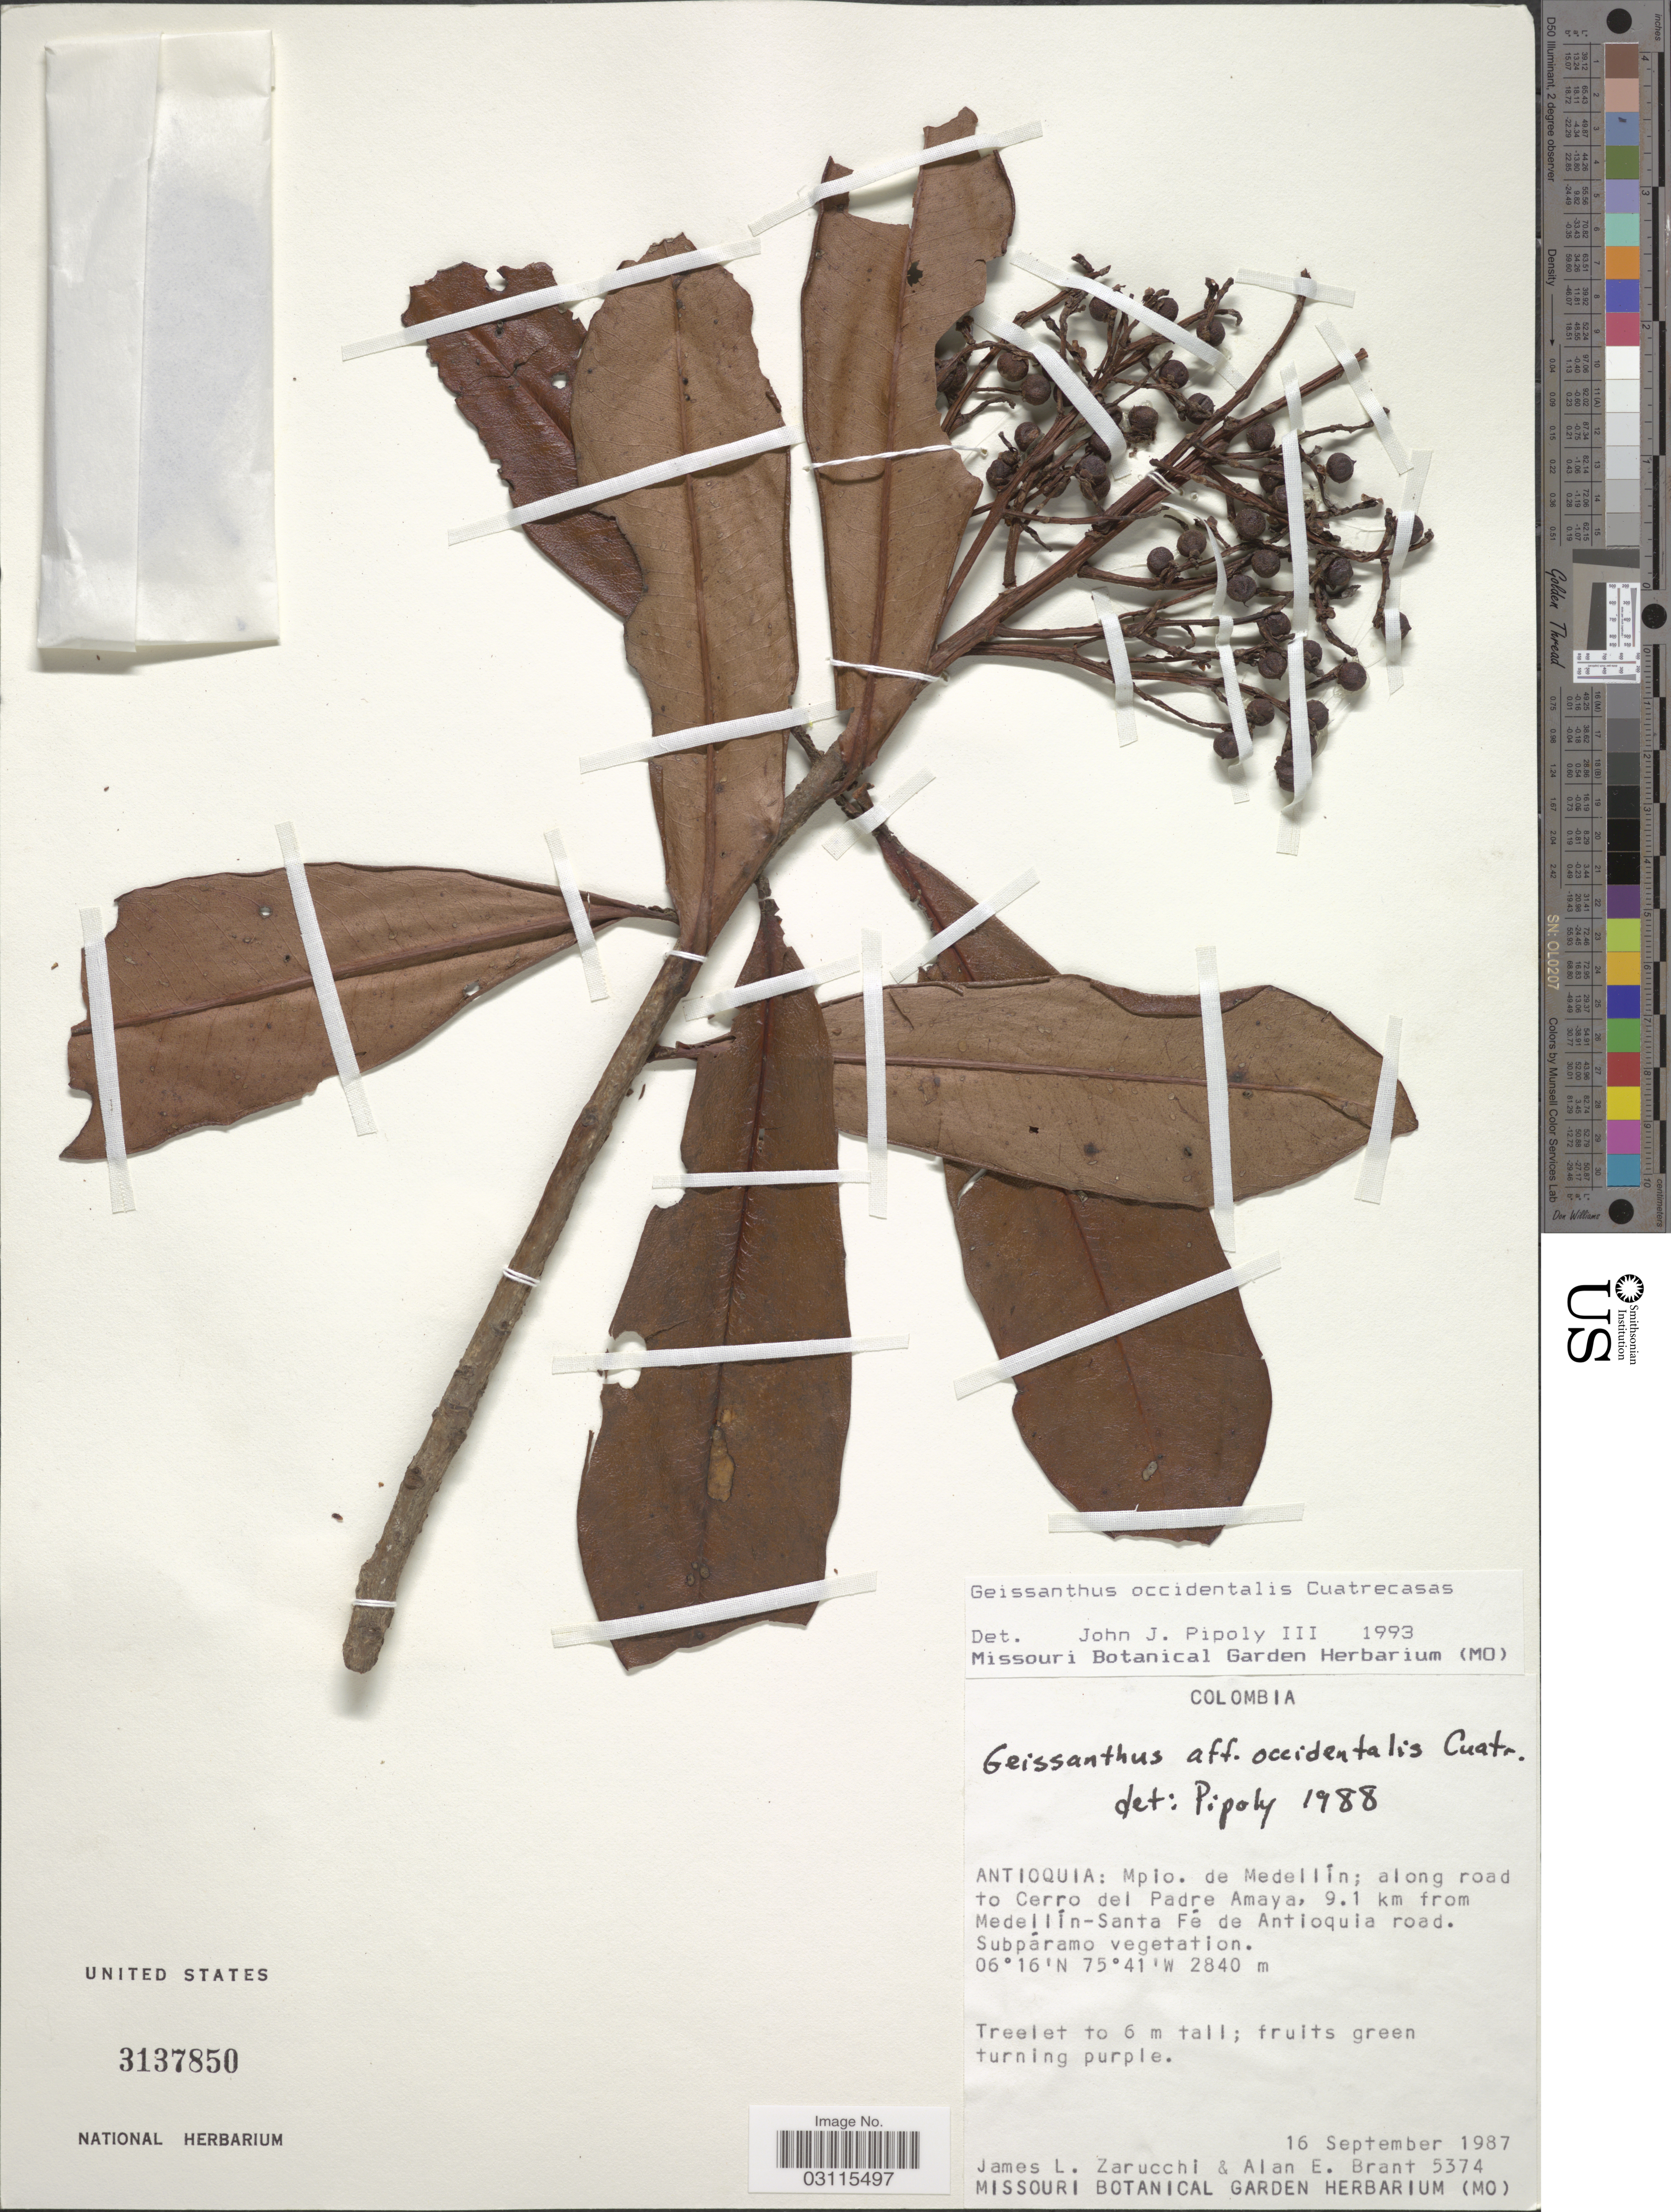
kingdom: Plantae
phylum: Tracheophyta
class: Magnoliopsida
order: Ericales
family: Primulaceae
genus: Geissanthus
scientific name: Geissanthus occidentalis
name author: Cuatrec.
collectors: J. L. Zarucchi & A. Brant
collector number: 5374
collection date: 1987-09-16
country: Colombia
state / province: Antioquia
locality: Mpio. de Medellín; along road to Cerro del Padre Amaya, 9.1 km from Medellín-Santa Fé de Antioquia road.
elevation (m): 2840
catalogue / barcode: US 3137850